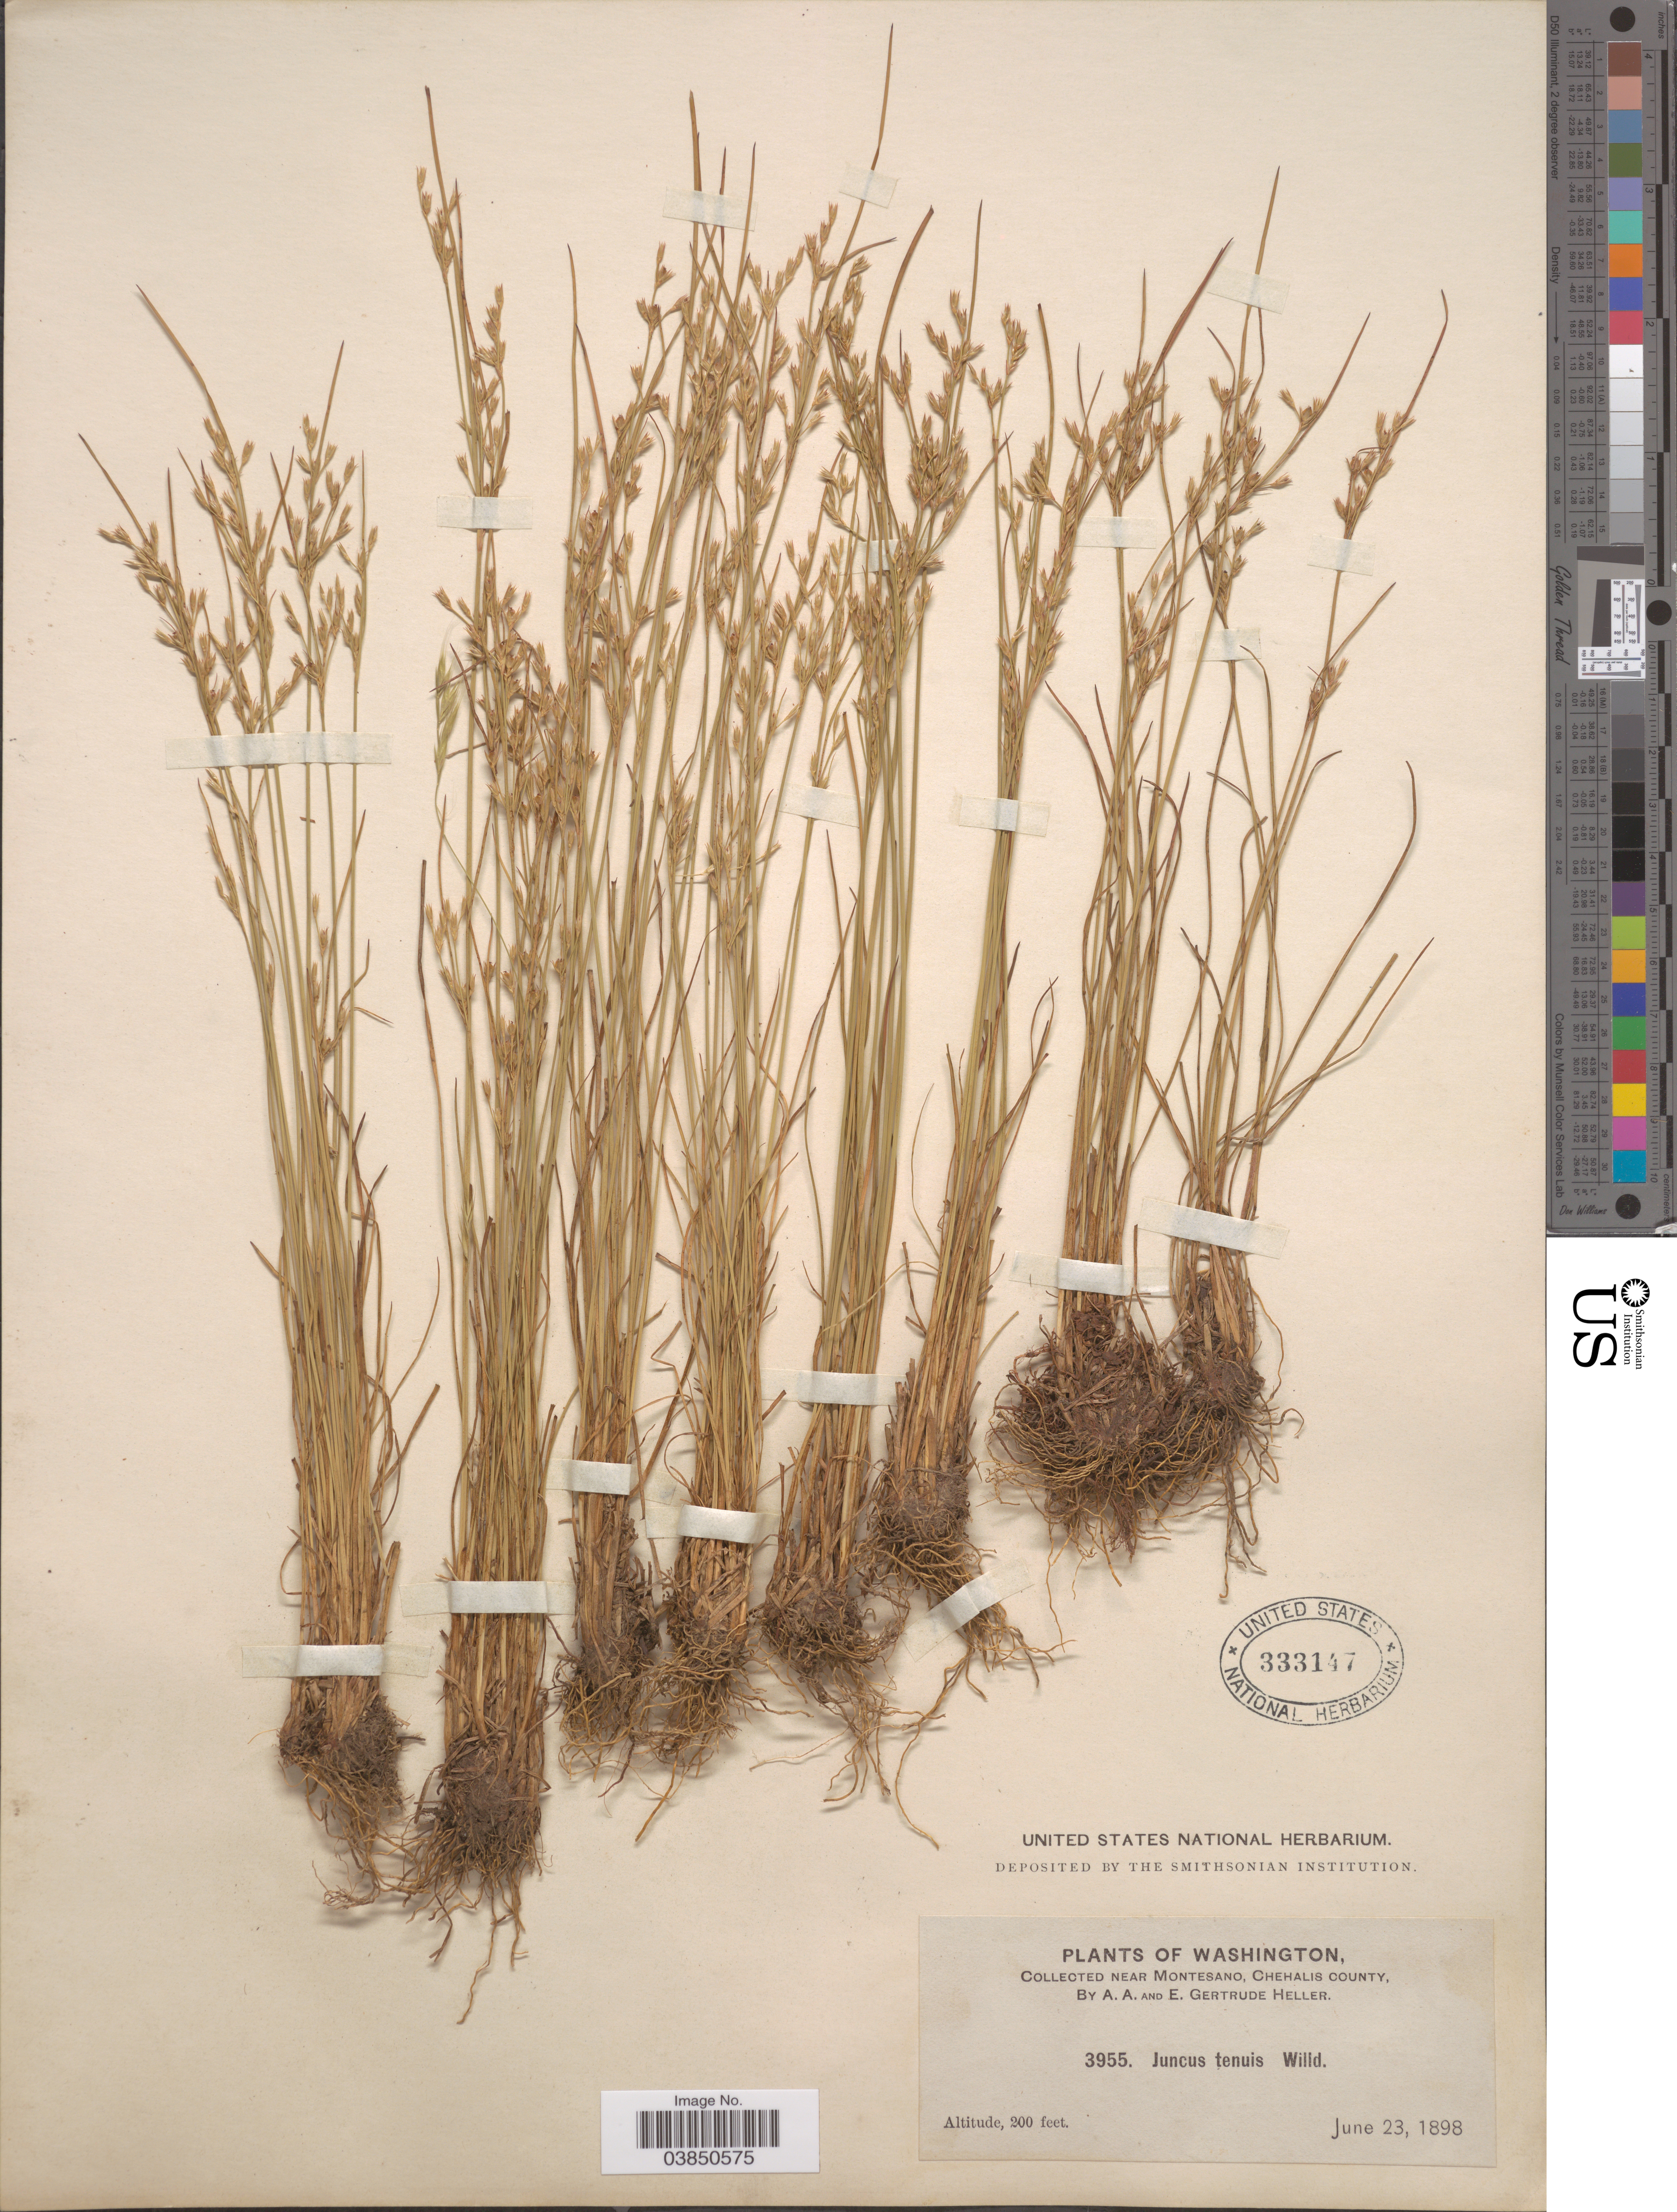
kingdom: Plantae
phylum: Tracheophyta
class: Liliopsida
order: Poales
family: Juncaceae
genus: Juncus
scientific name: Juncus brachycephalus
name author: (Engelm.) Buchenau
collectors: A. A. Heller & E. G. Heller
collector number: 3955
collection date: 1898-06-23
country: United States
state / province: Washington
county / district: Grays Harbor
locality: Near Montesano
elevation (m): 61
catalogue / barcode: US 333147